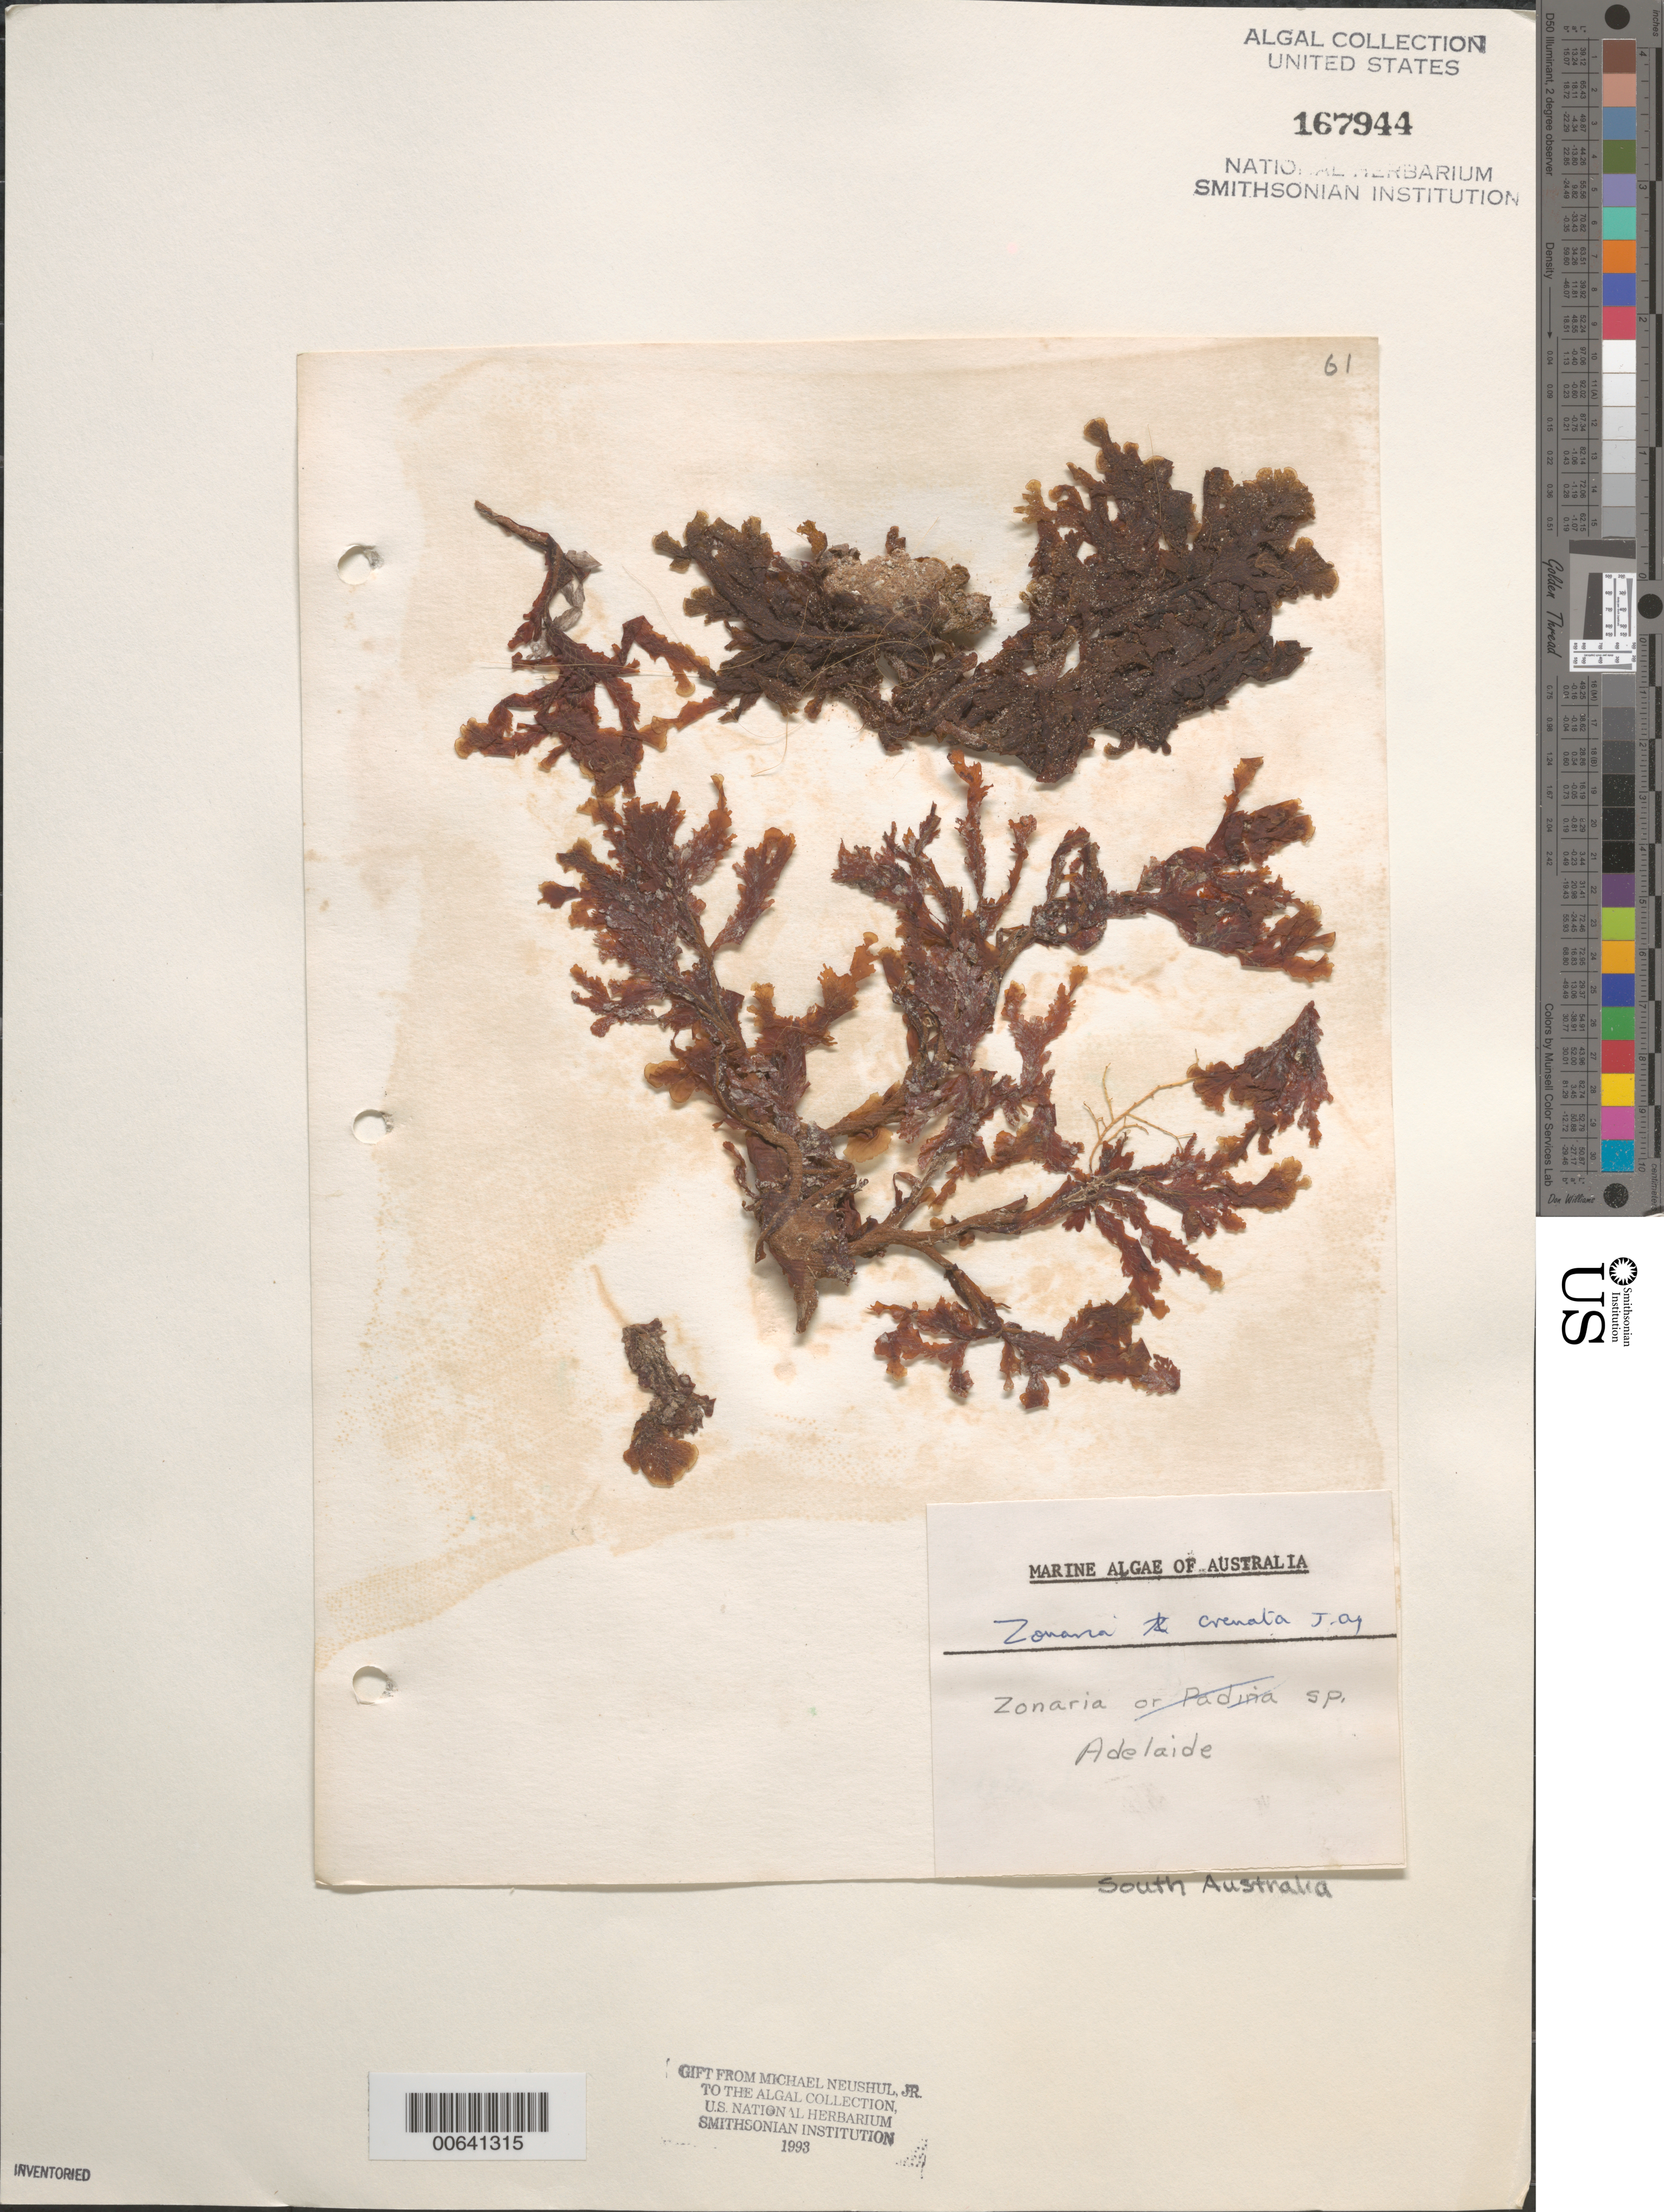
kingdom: Chromista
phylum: Ochrophyta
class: Phaeophyceae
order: Dictyotales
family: Dictyotaceae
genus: Zonaria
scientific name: Zonaria crenata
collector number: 61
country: Australia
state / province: South Australia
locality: Adelaide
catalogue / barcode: US 167944